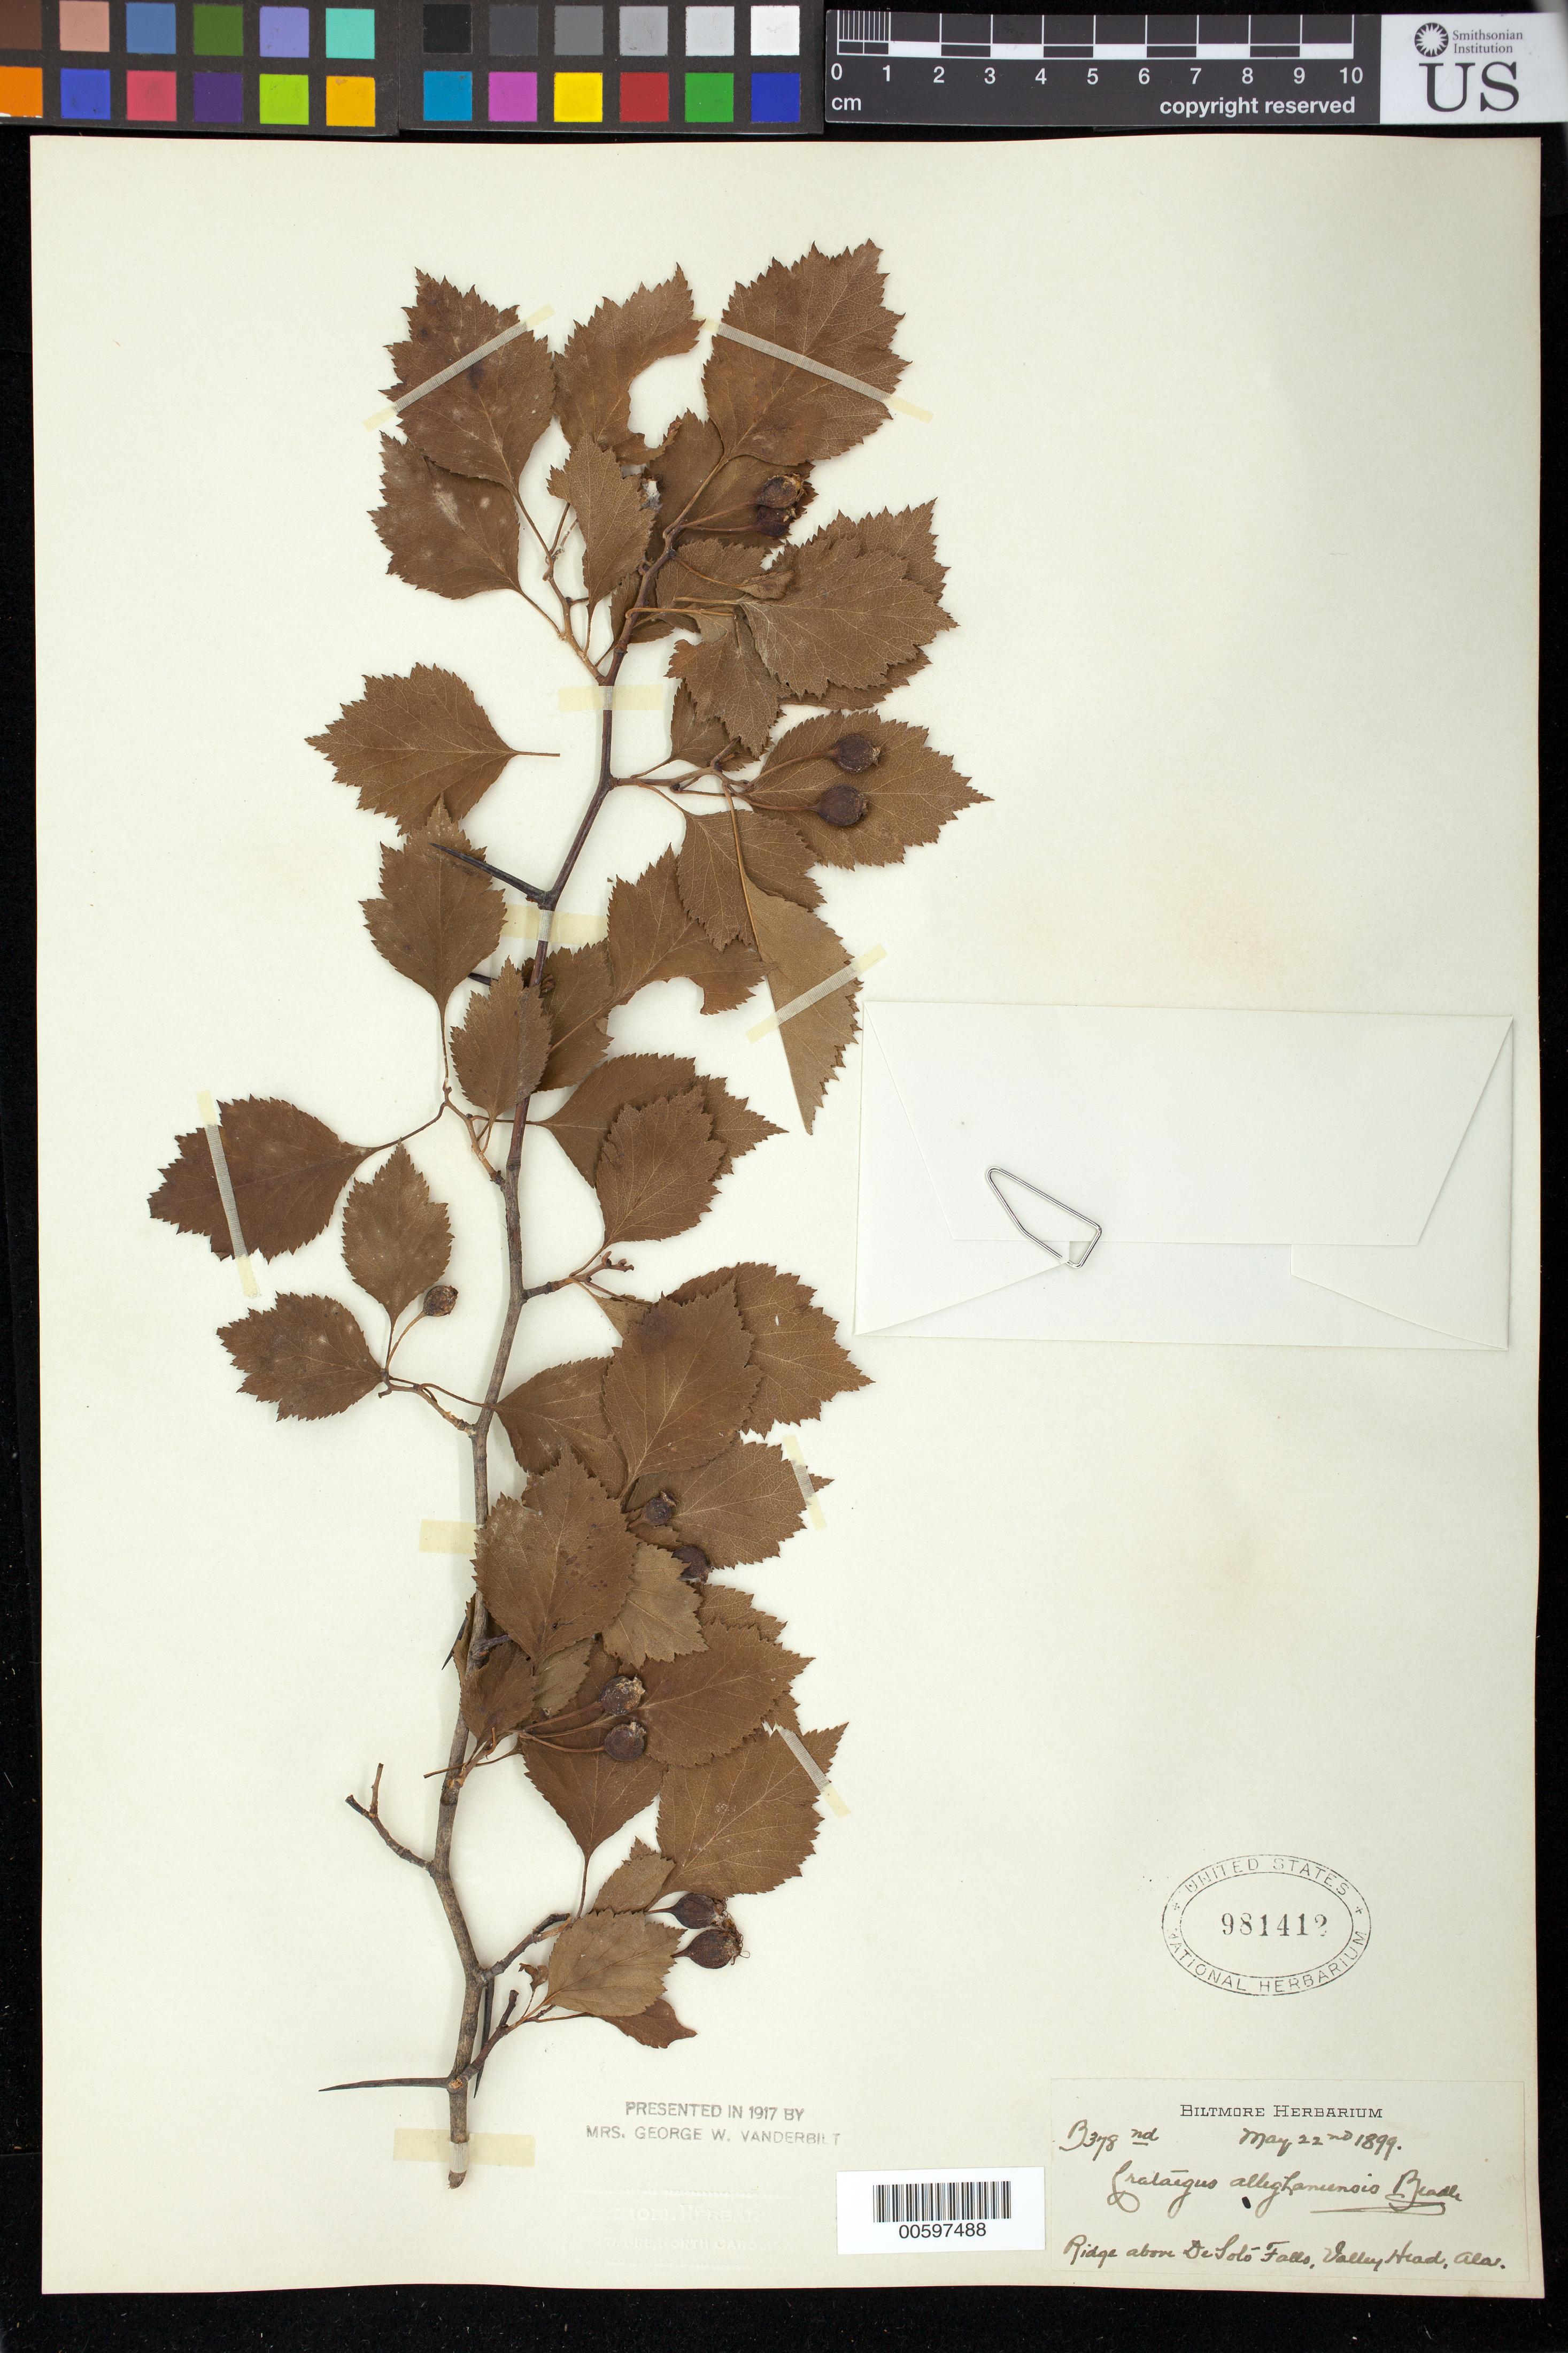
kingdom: Plantae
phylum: Tracheophyta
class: Magnoliopsida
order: Rosales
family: Rosaceae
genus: Crataegus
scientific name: Crataegus alleghaniensis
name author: Beadle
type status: Possible Type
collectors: ex herb. Biltmore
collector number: B378 nd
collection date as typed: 22 May 1899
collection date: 1899-05-22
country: United States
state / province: Alabama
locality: Ridge above DeSoto Falls, Valley Head, Ala.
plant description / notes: Possibly original material, but dubiously a type.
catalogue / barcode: US 981412